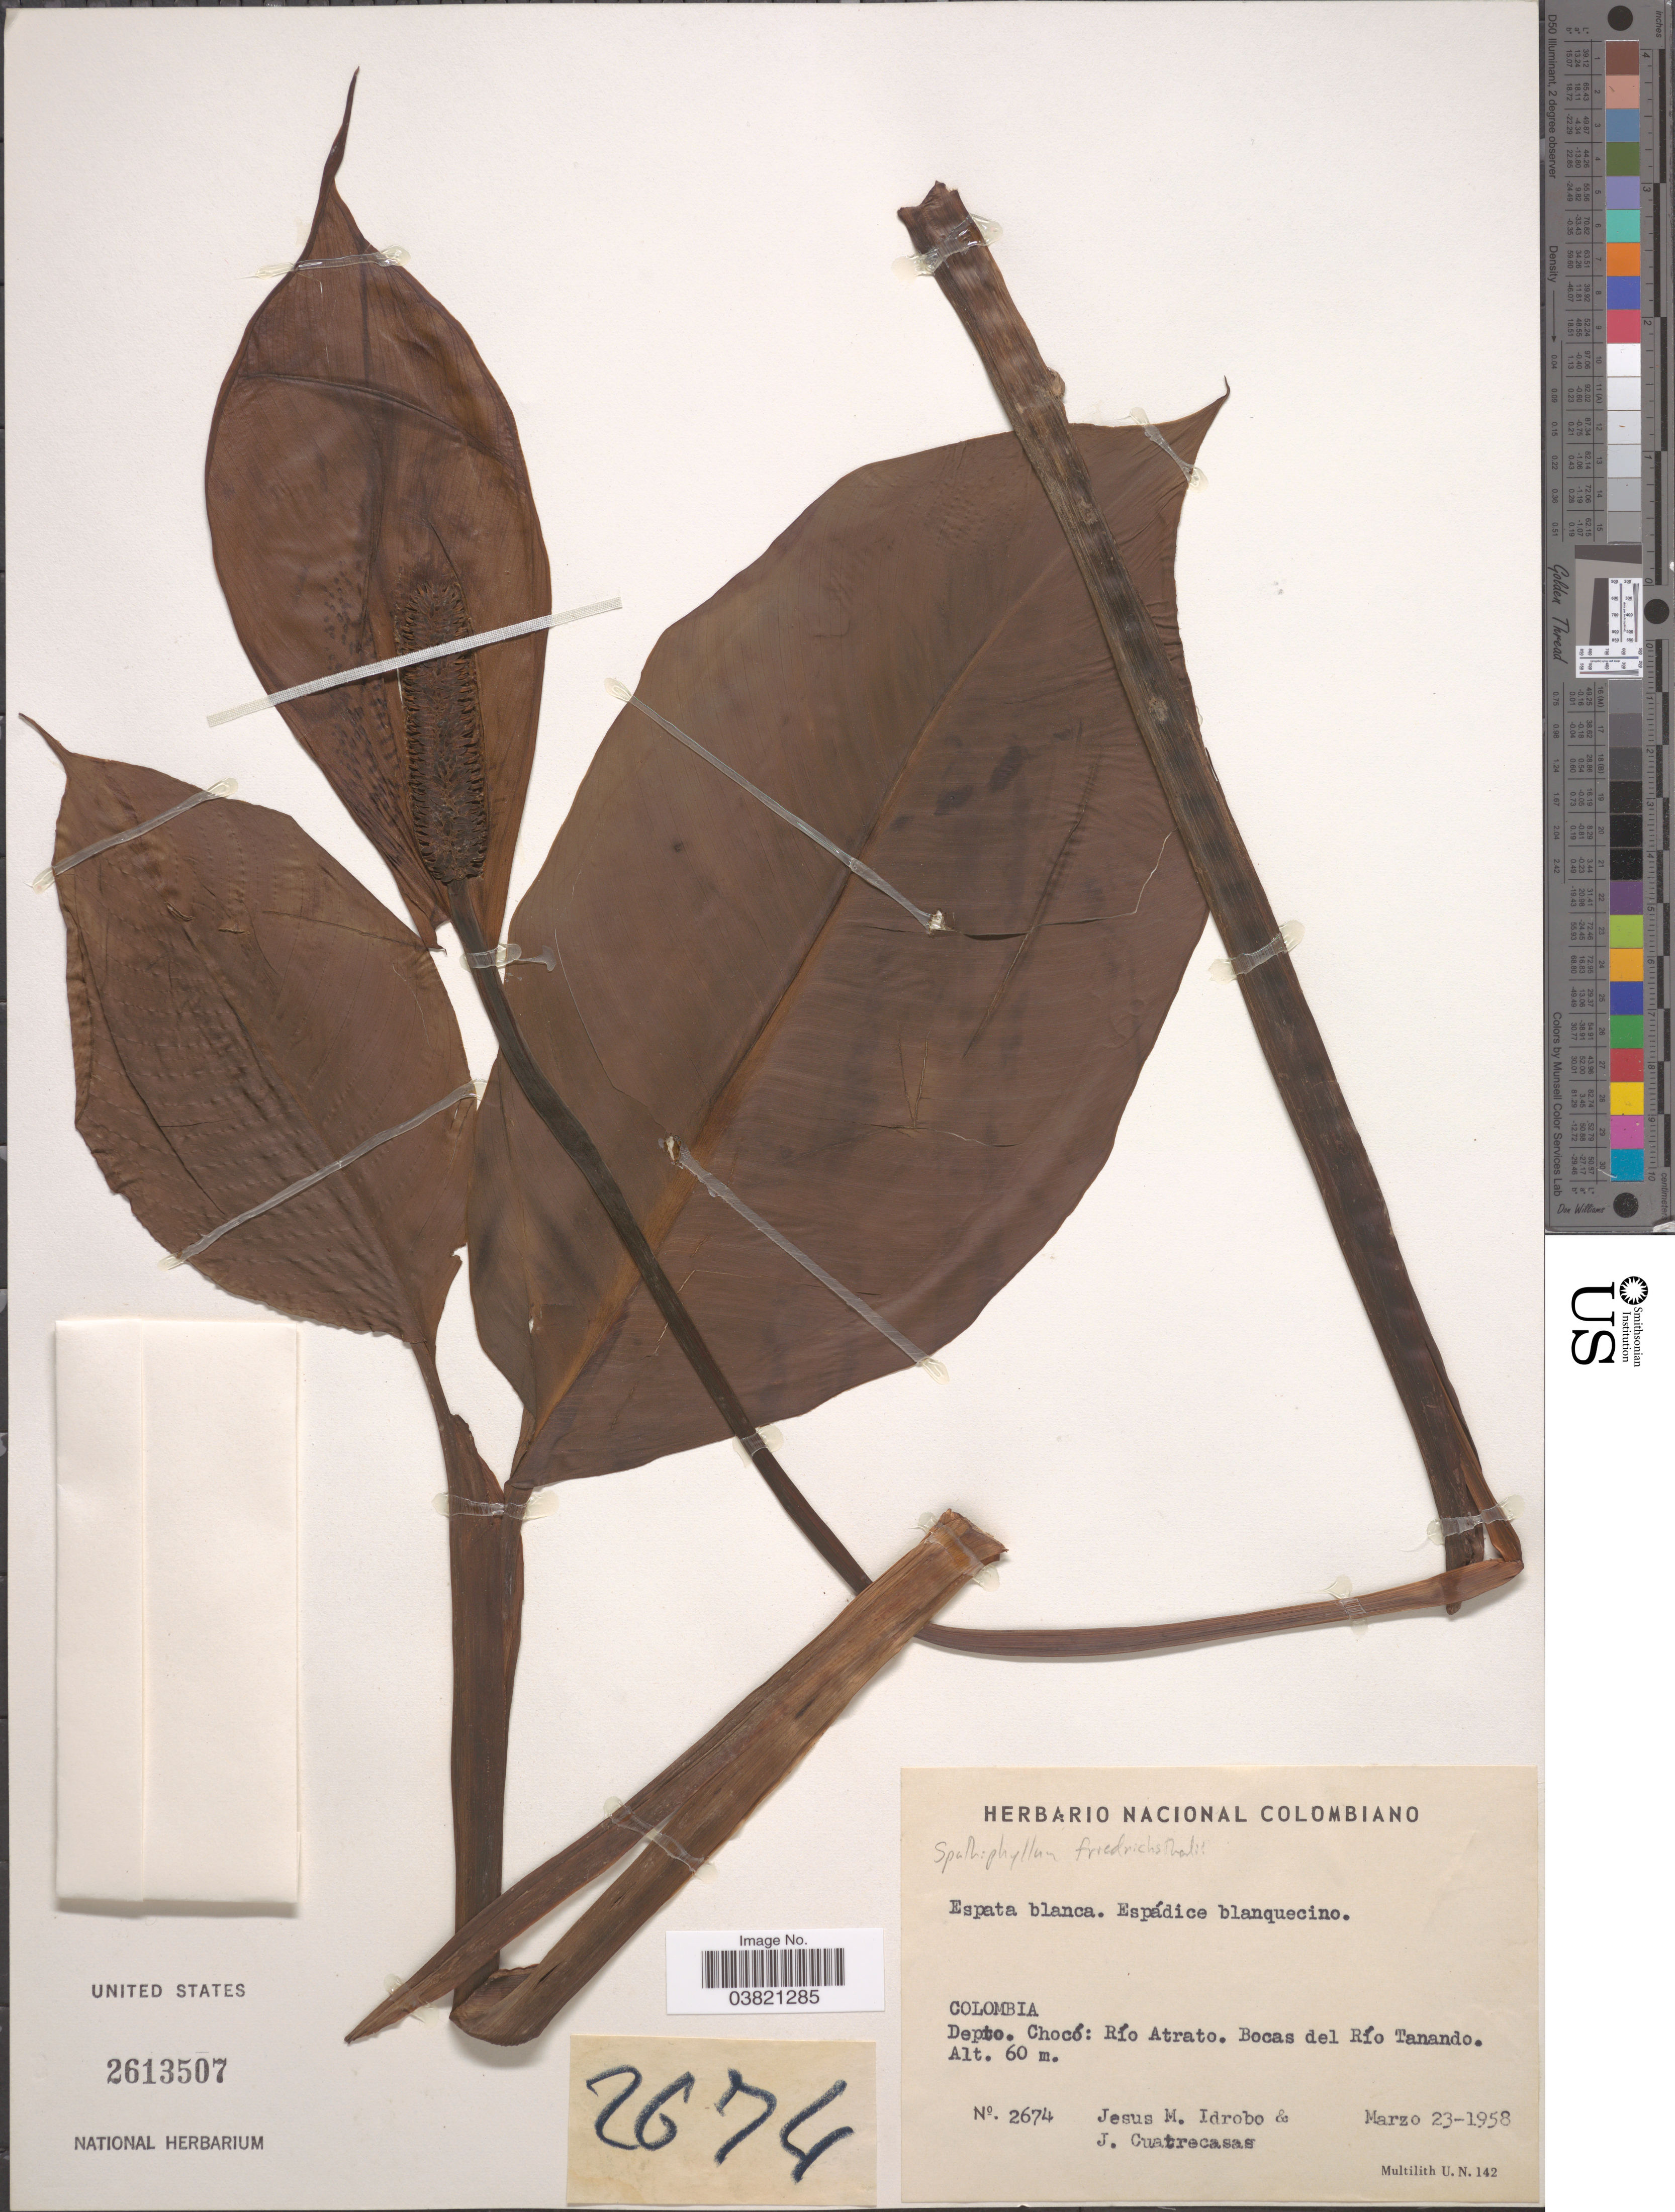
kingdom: Plantae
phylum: Tracheophyta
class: Liliopsida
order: Alismatales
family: Araceae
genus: Spathiphyllum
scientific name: Spathiphyllum friedrichsthalii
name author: Schott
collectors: J. M. Idrobo & J. Cuatrecasas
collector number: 2674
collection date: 1958-03-23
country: Colombia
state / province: Chocó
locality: Depto. Chocó: Río Atrato. Bocas del Río Tanando.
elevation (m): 60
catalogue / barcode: US 2613507